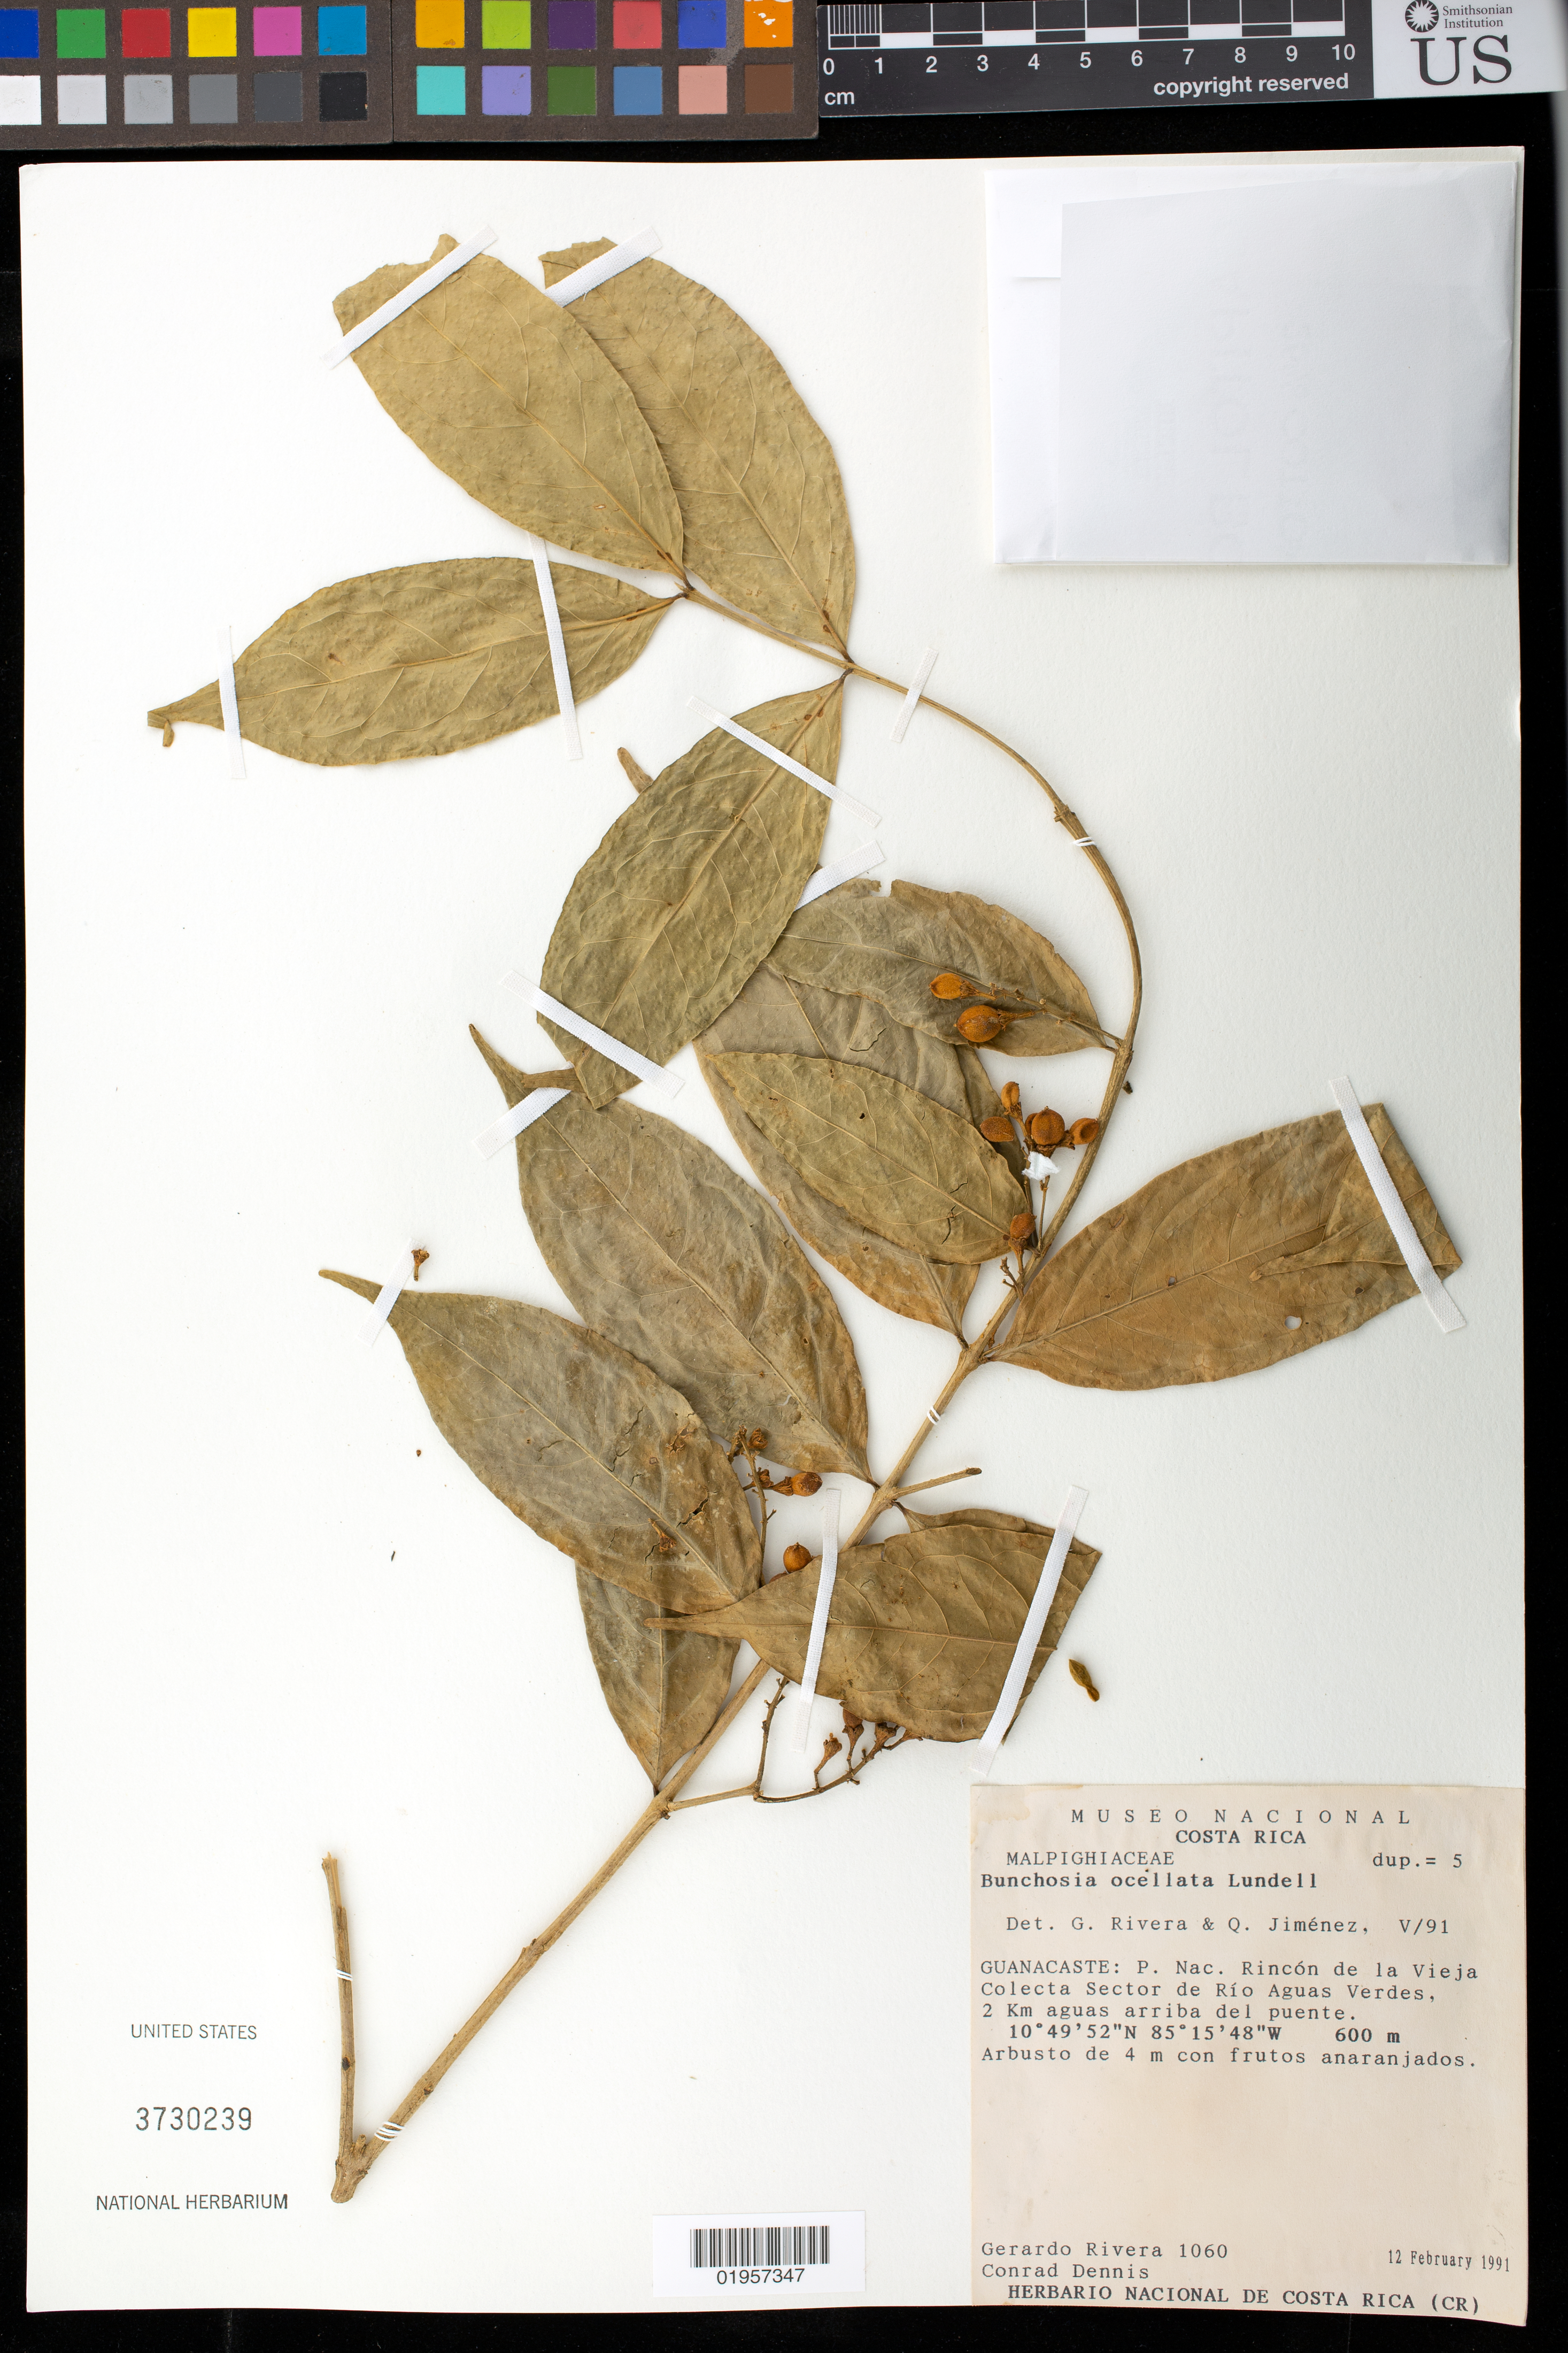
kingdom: Plantae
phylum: Tracheophyta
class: Magnoliopsida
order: Malpighiales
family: Malpighiaceae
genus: Bunchosia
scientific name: Bunchosia ocellata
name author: Lundell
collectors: G. Rivera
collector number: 1060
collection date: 1991-02-12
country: Costa Rica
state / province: Guanacaste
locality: P. Nac. Rincón de la Vieja Colecta Sector de Rio Aguas Verdes, 2 km aguas arriba del puente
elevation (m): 600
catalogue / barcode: US 3730239